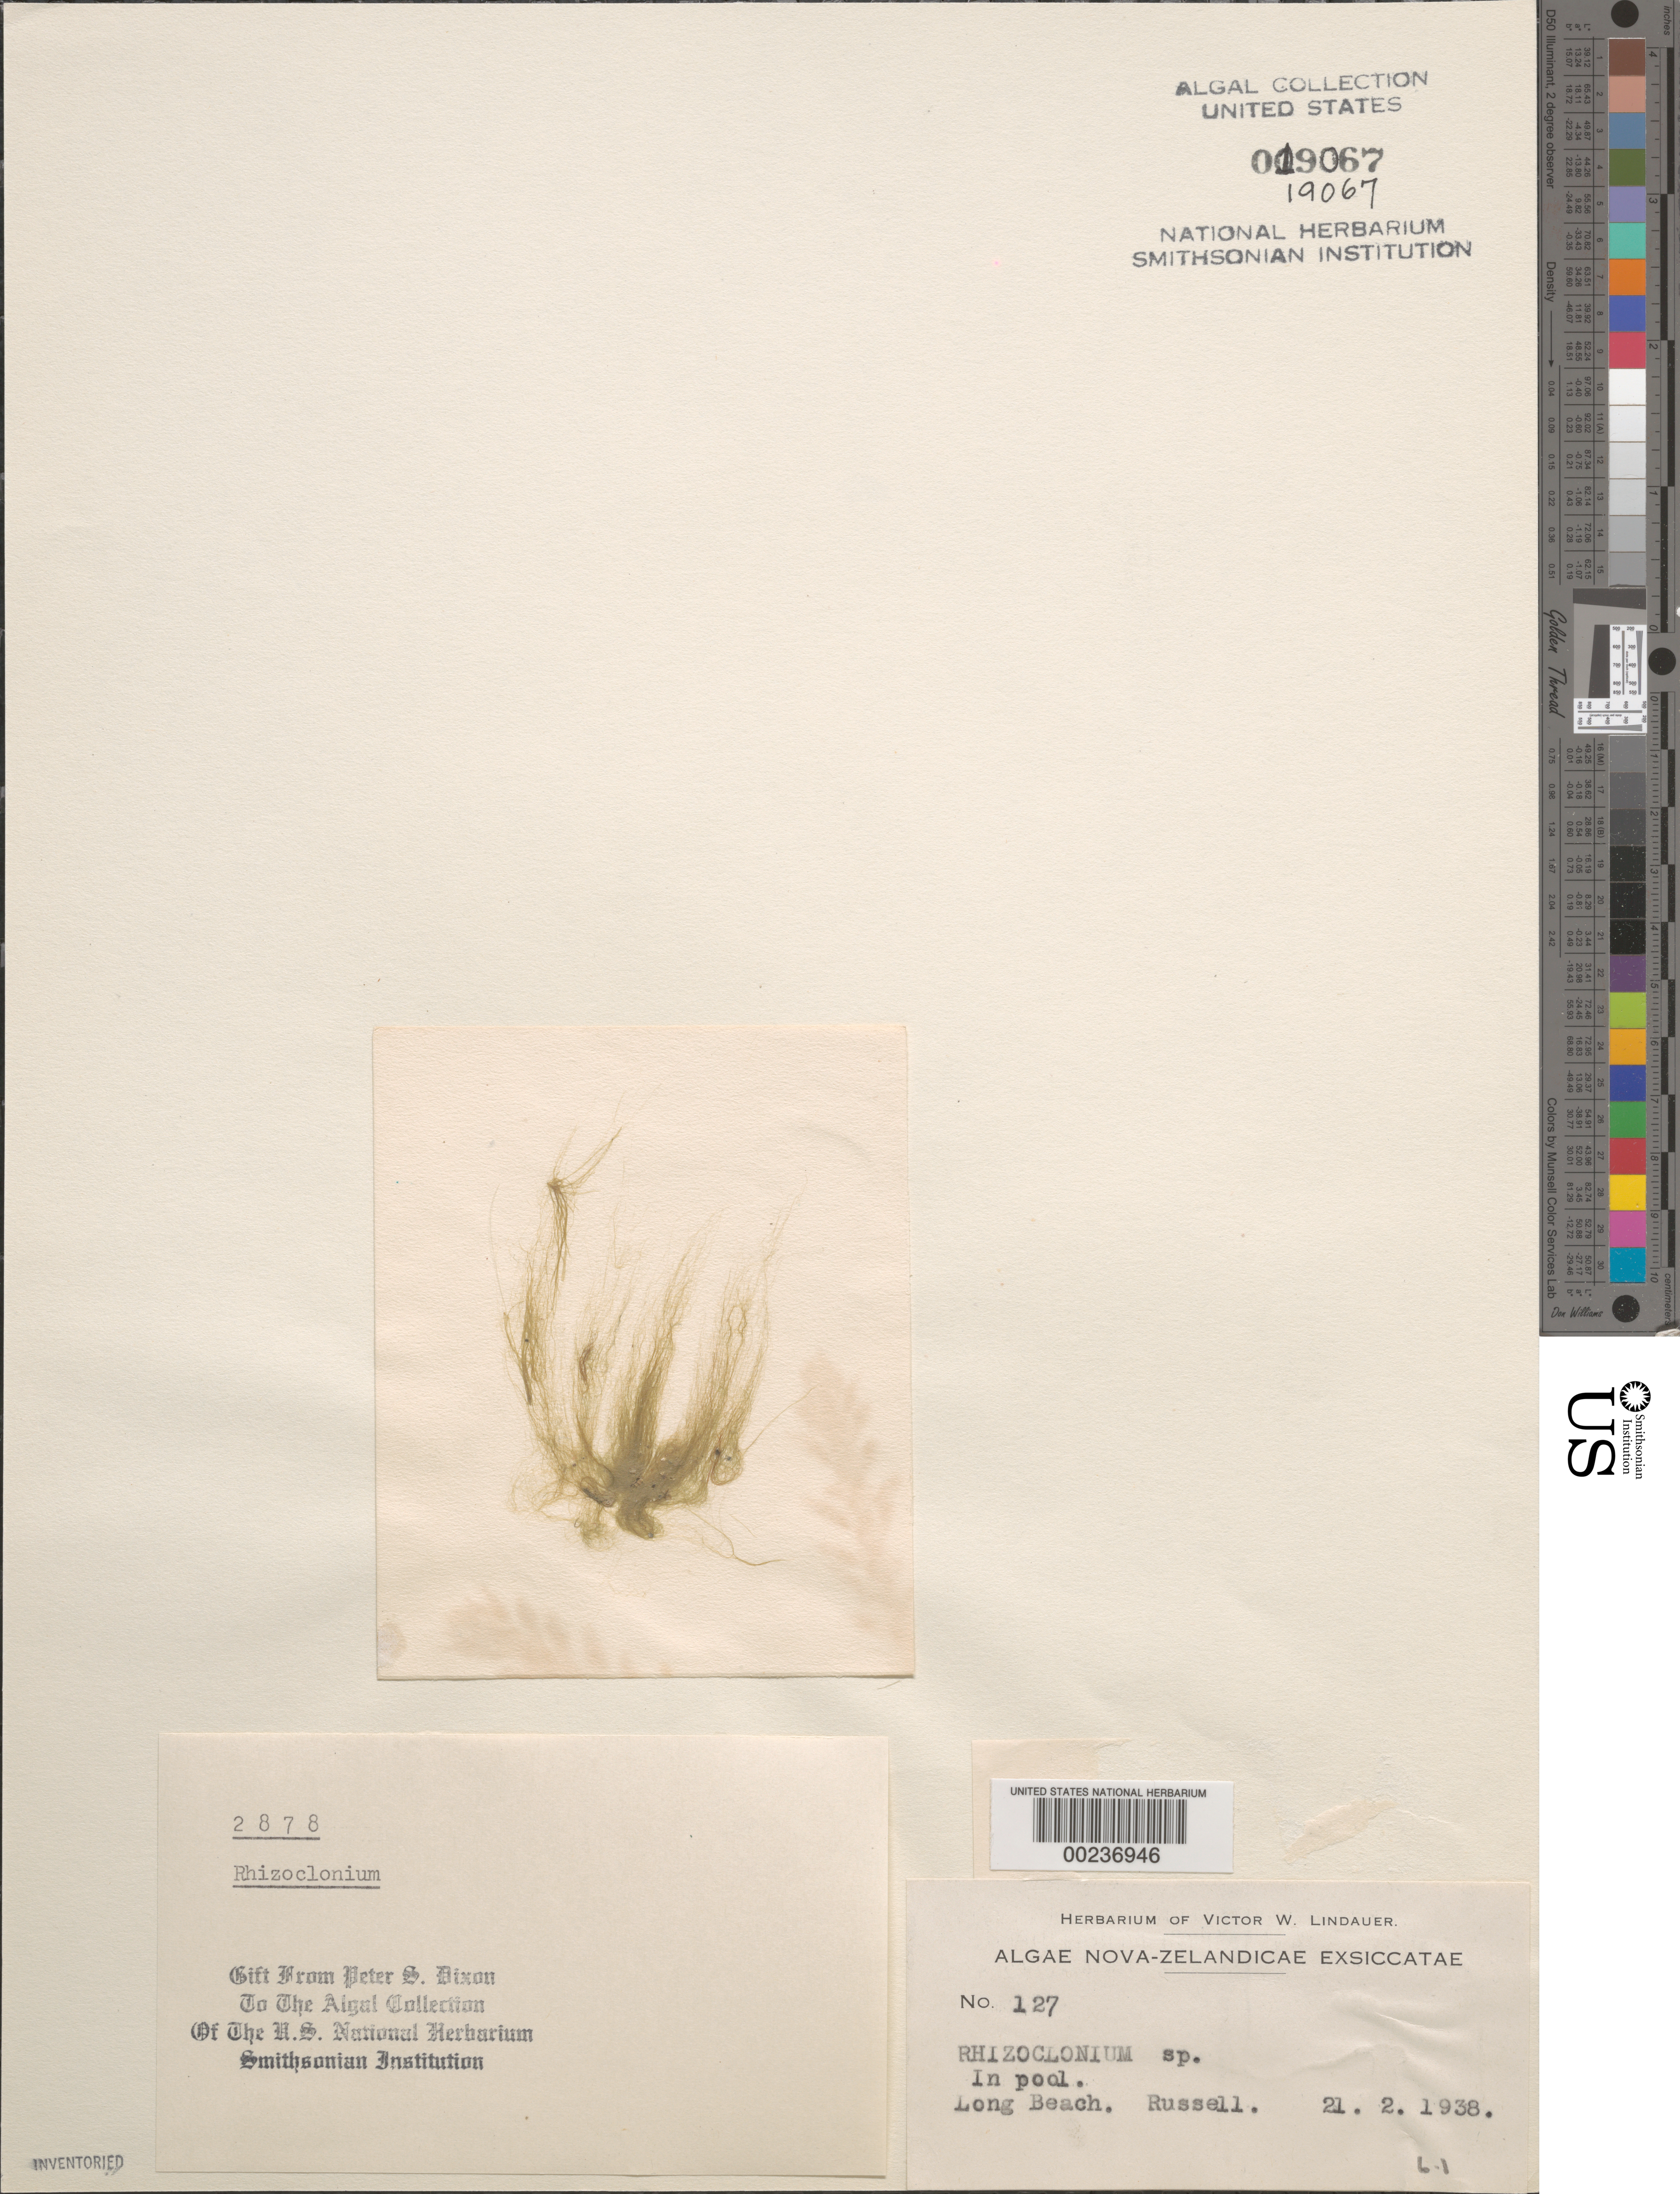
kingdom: Plantae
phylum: Chlorophyta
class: Ulvophyceae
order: Cladophorales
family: Cladophoraceae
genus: Rhizoclonium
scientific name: Rhizoclonium sp.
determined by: Dixon, P. S.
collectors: V. Lindauer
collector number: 127 & PSD 2878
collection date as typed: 21 Feb 1938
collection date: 1938-02-21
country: New Zealand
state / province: Northland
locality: Russell, long beach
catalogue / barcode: US 19067